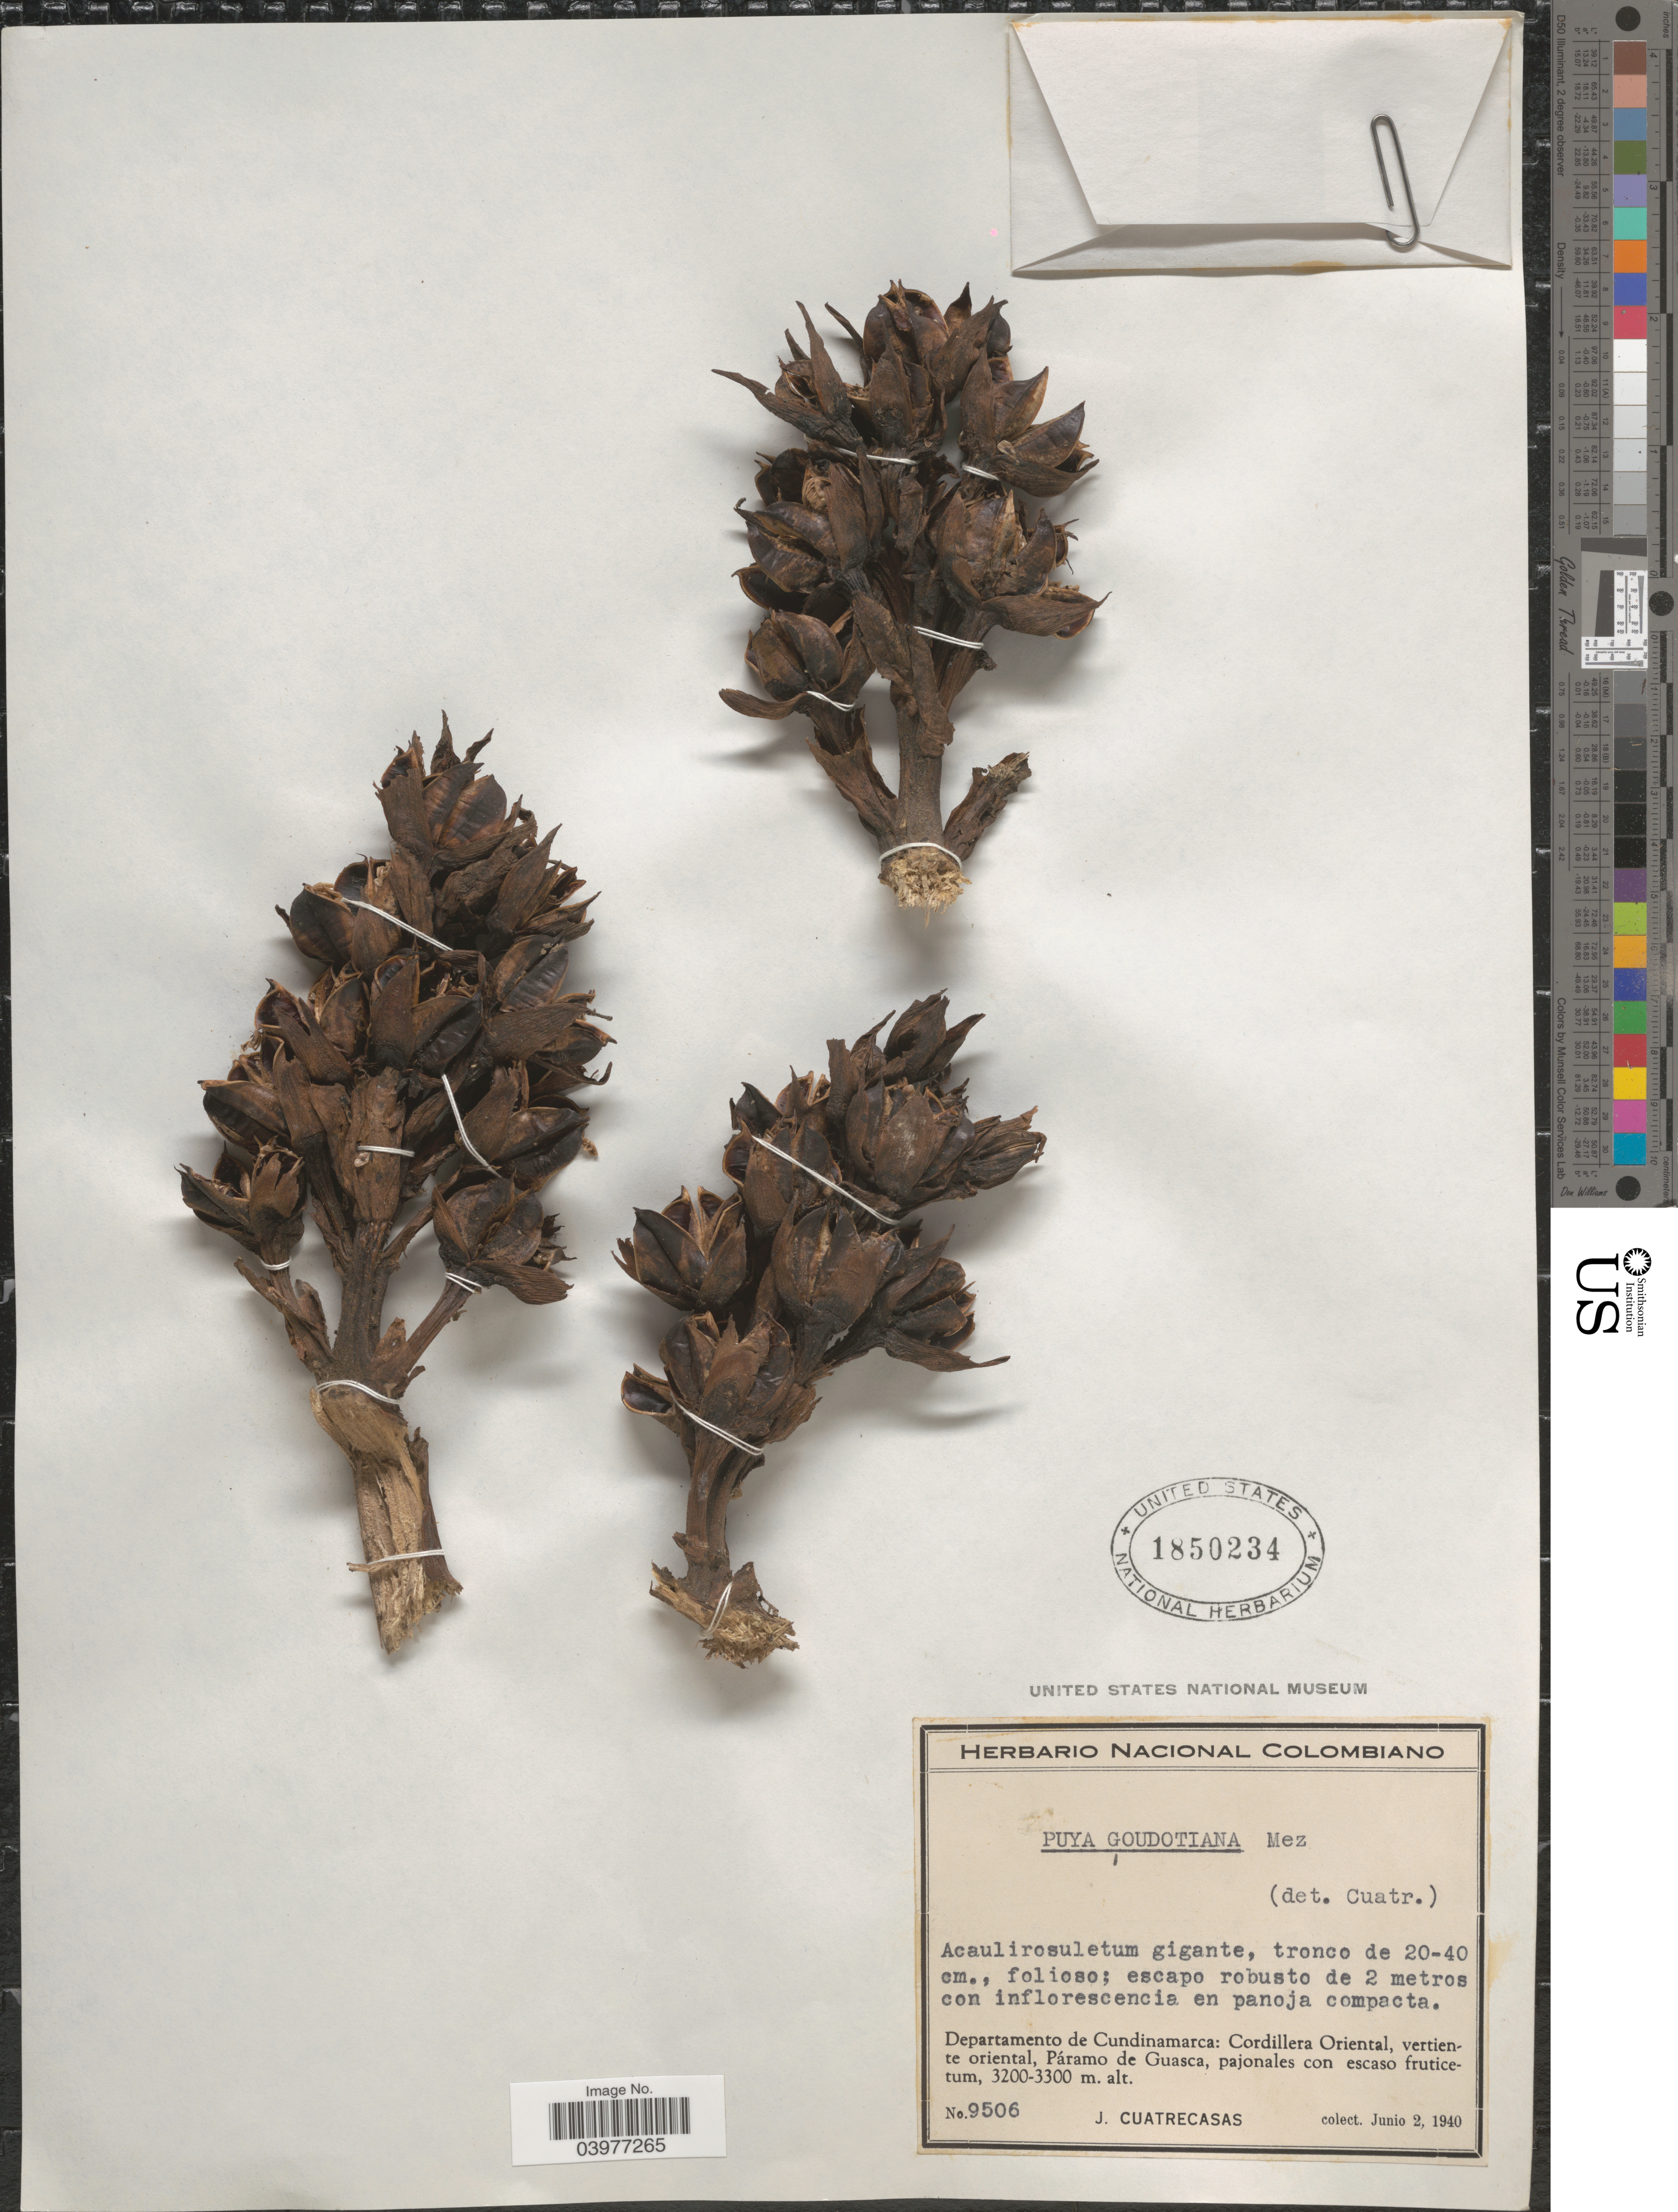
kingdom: Plantae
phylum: Tracheophyta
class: Liliopsida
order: Poales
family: Bromeliaceae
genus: Puya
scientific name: Puya goudotiana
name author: Mez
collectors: J. Cuatrecasas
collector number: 9506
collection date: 1940-06-02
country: Colombia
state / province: Cundinamarca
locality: Departamento de Cundinamarca: Cordillera Oriental, vertiente oriental, Páramo de Guasca, pajonales con escaso fruticetum.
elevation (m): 3200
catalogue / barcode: US 1850234